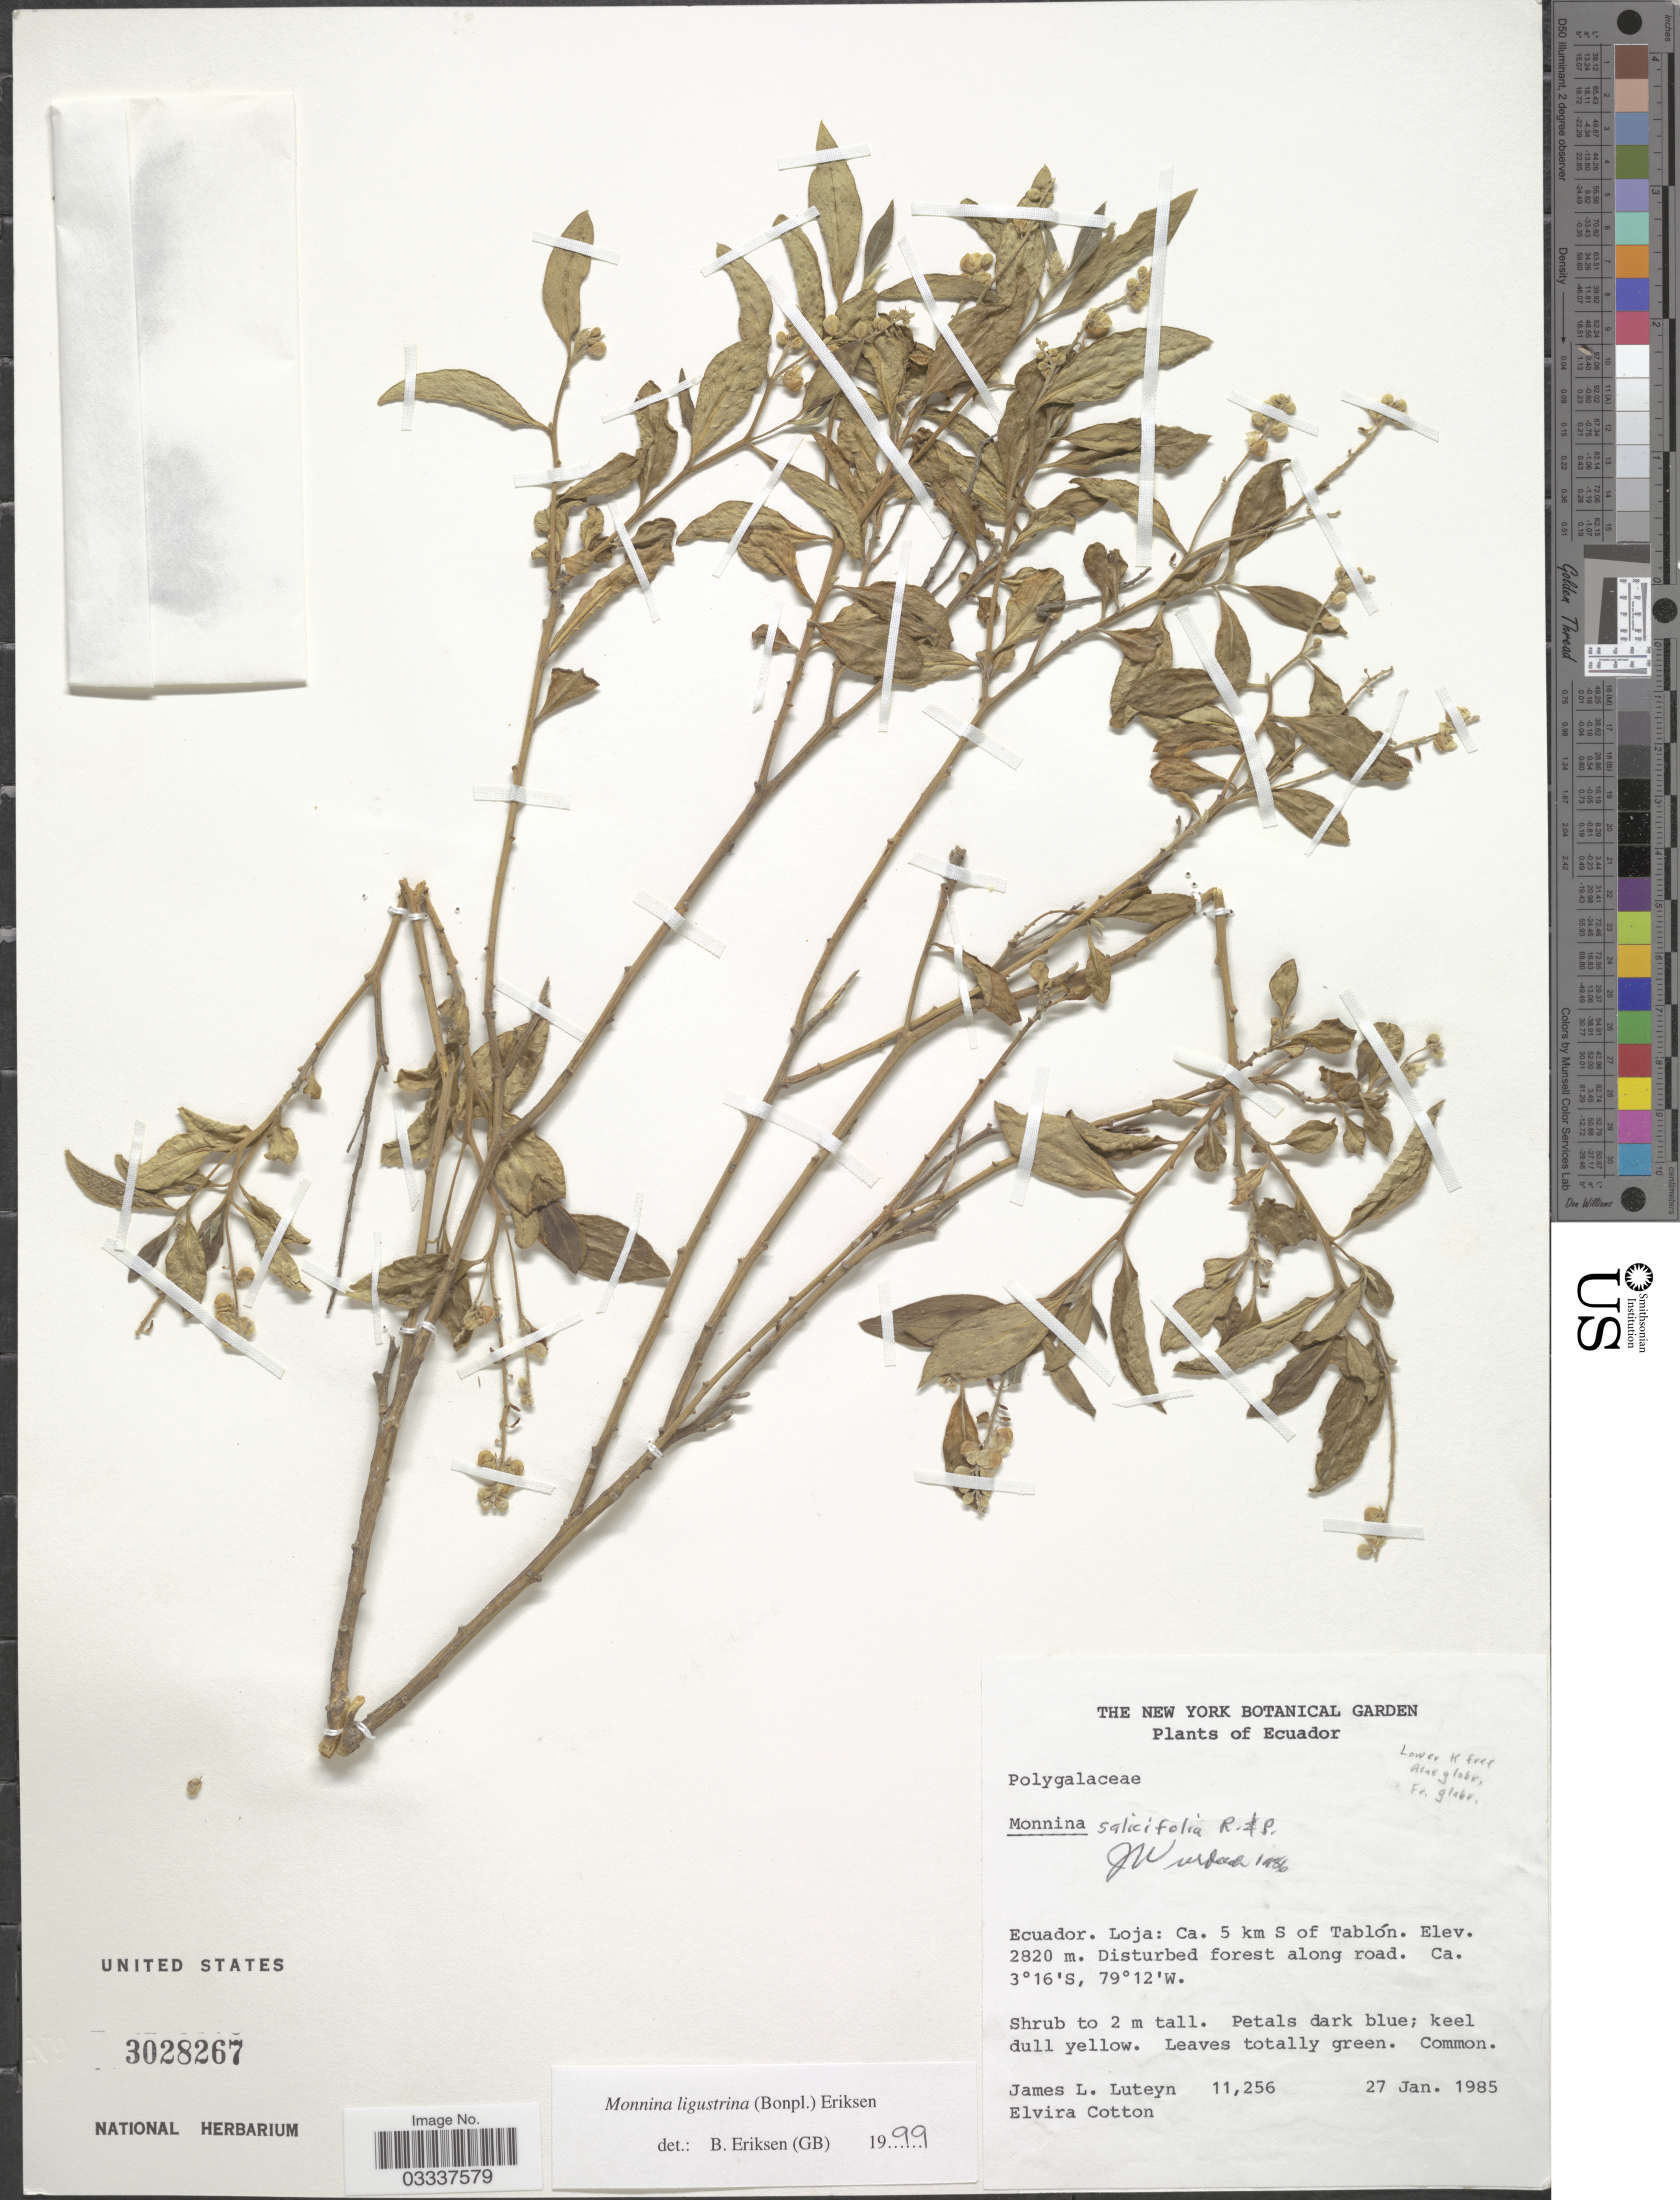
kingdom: Plantae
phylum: Tracheophyta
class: Magnoliopsida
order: Fabales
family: Polygalaceae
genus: Monnina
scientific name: Monnina ligustrifolia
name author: Kunth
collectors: J. Luteyn & E. Cotton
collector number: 11256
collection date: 1985-01-27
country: Ecuador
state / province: Loja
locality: Ca. 5 km S of Tablón.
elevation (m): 2820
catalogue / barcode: US 3028267